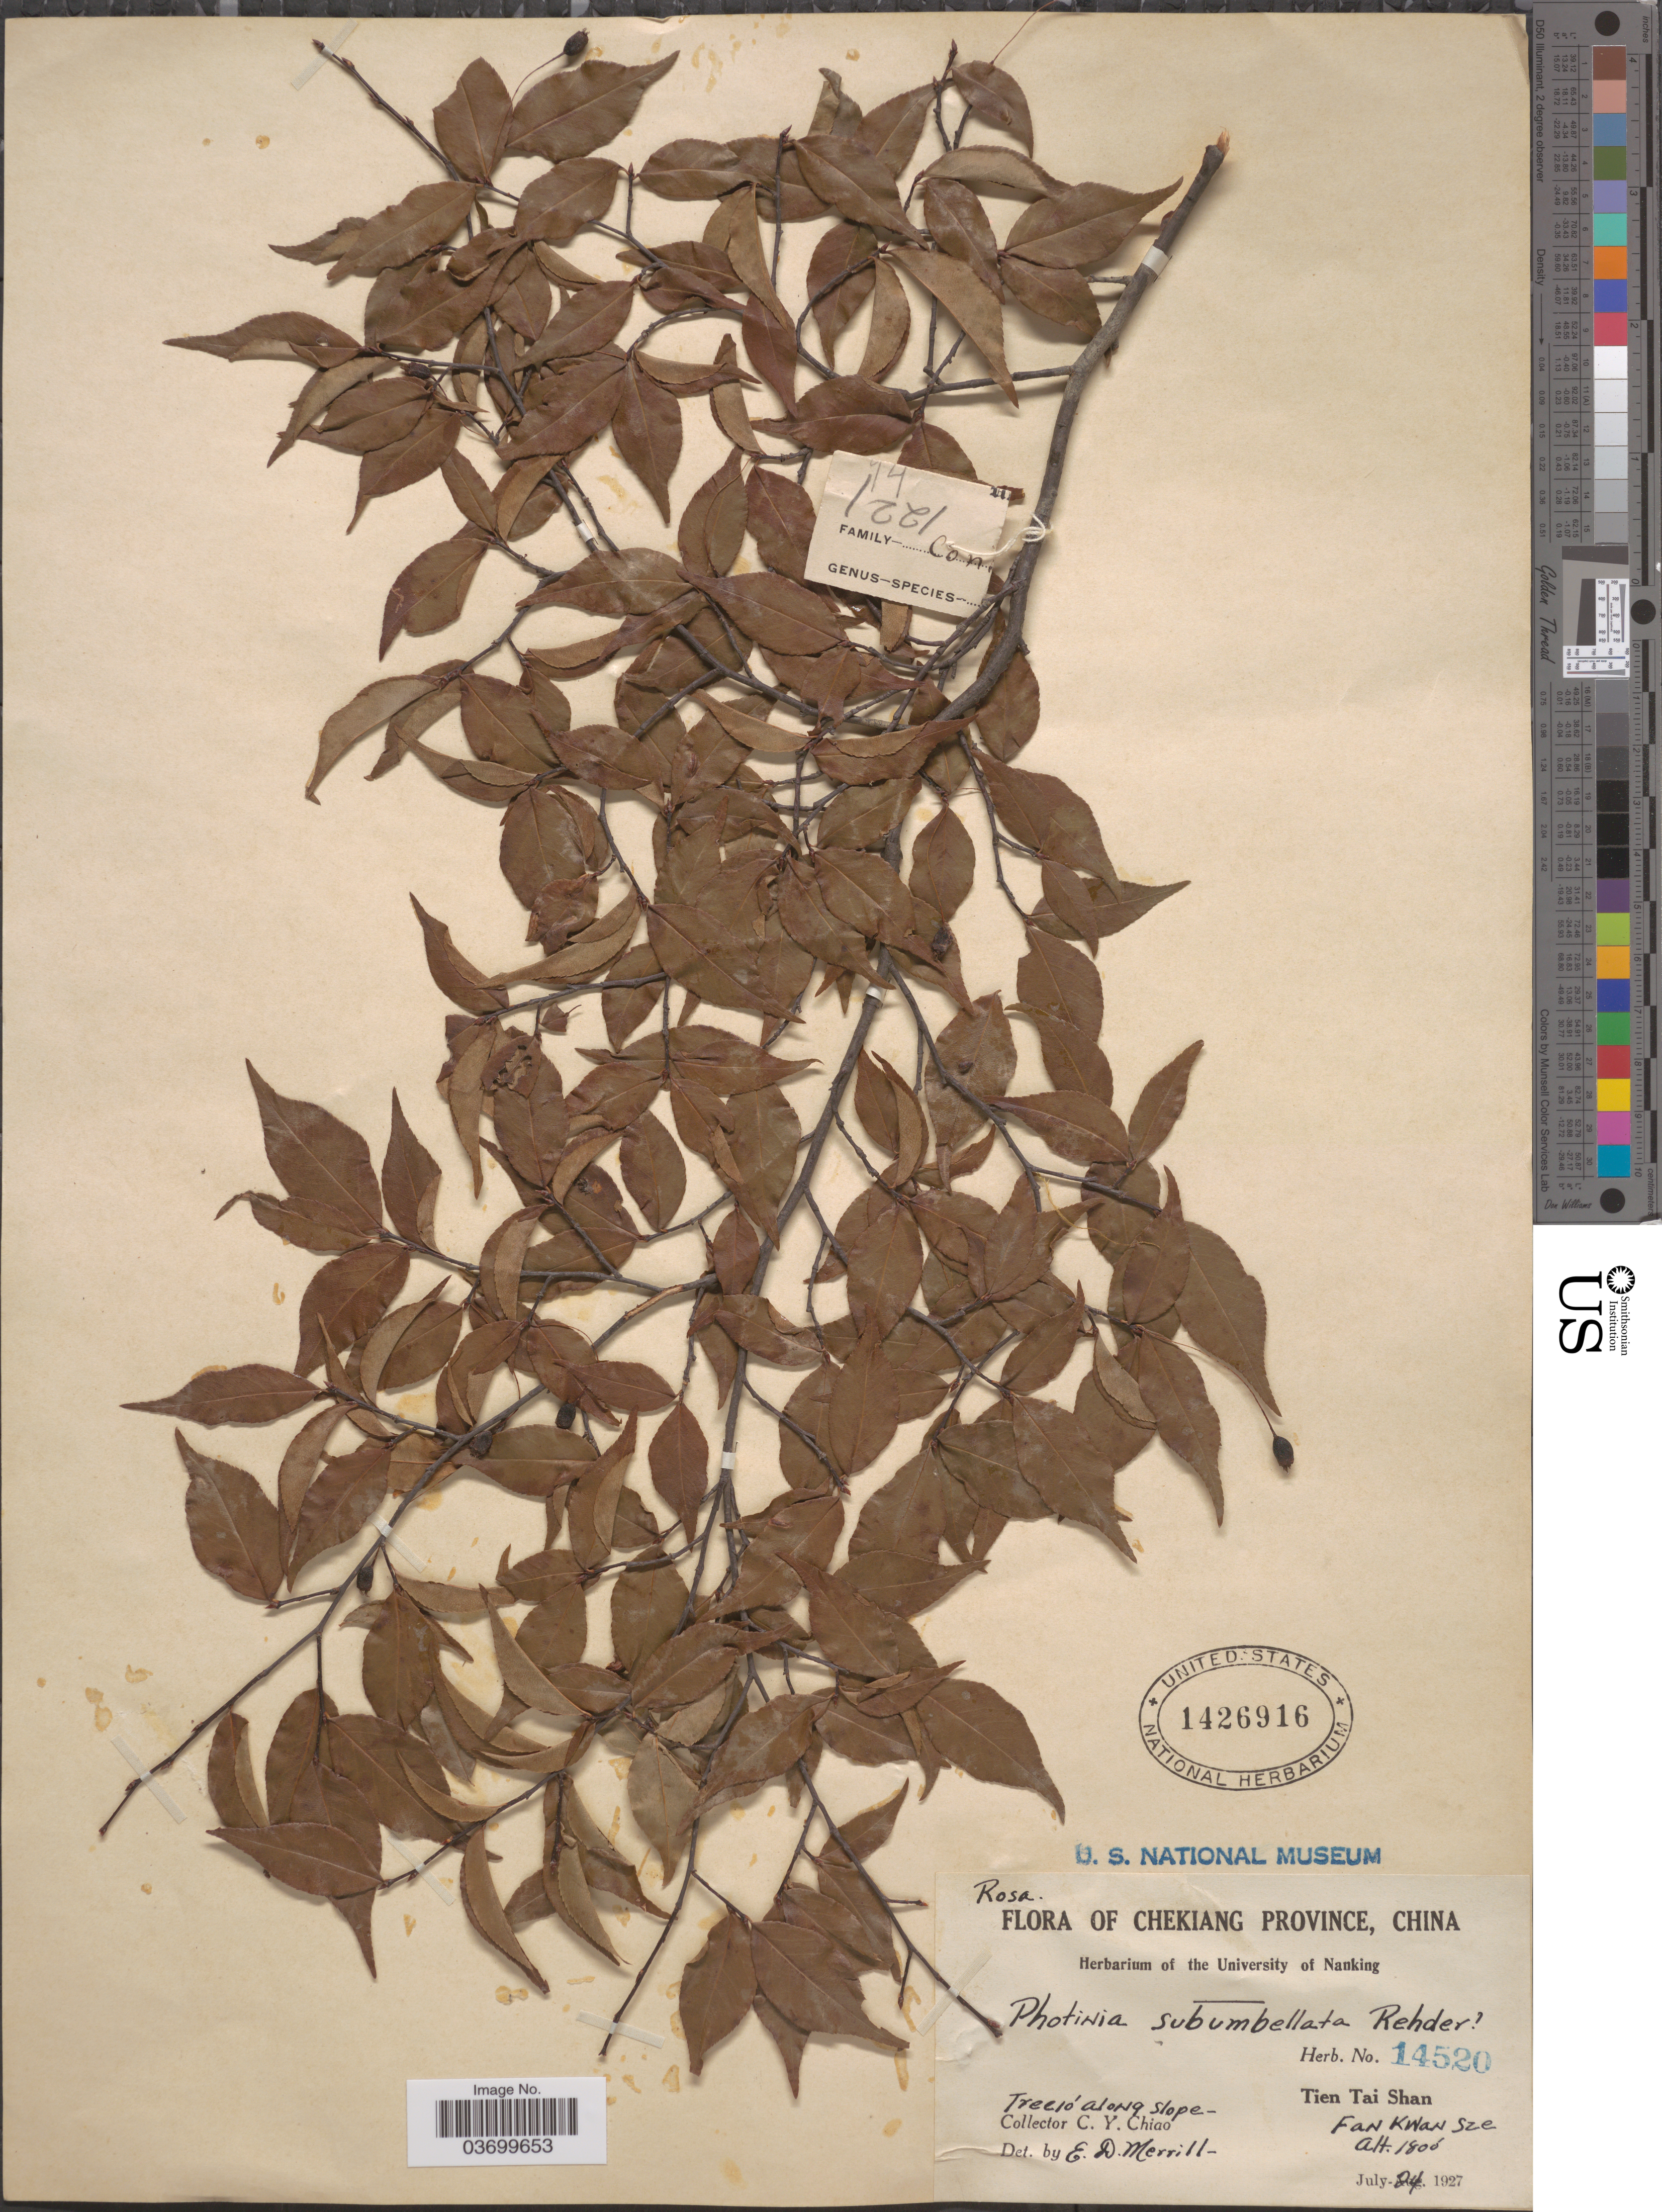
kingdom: Plantae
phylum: Tracheophyta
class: Magnoliopsida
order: Rosales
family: Rosaceae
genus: Photinia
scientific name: Photinia subumbellata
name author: Rehder & E.H. Wilson in Sarg.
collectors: C. Y. Chiao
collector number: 14520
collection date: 1927-07-24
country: China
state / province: Zhejiang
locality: Chekiang Province. Along slope. Tien Tai Shan. Fan Kwan Sze.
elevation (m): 549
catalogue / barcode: US 1426916